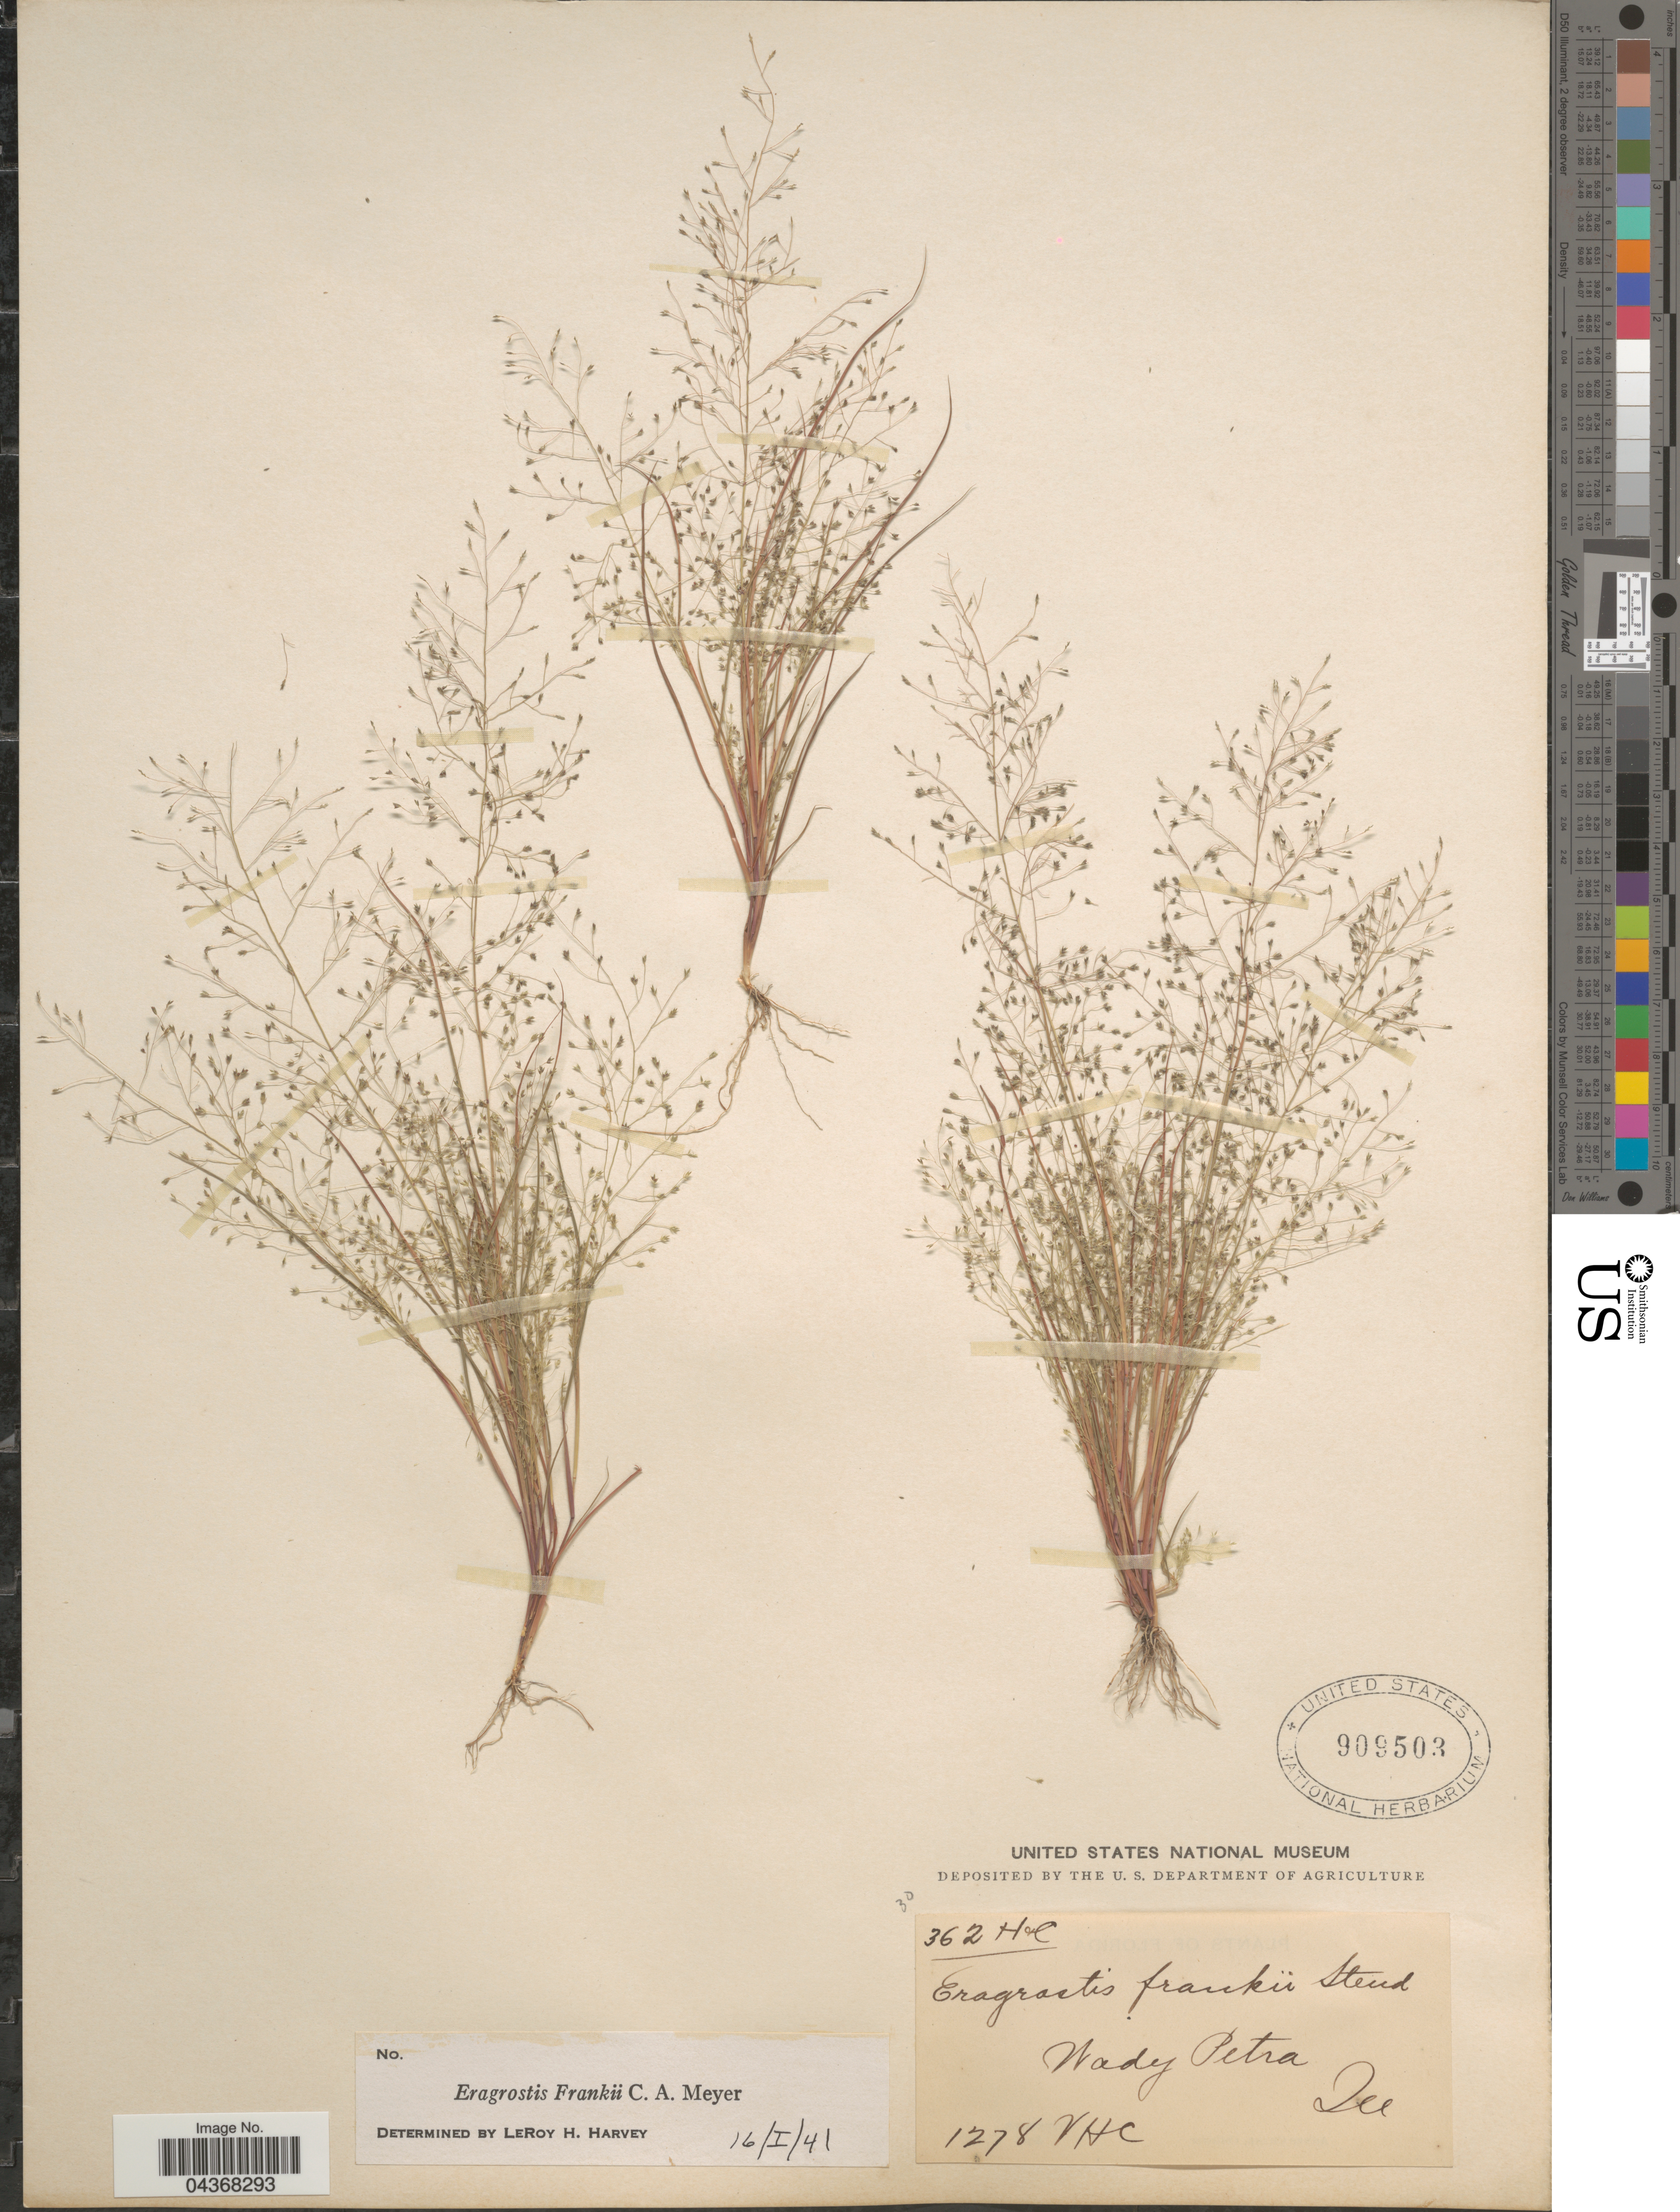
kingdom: Plantae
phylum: Tracheophyta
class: Liliopsida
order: Poales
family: Poaceae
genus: Eragrostis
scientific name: Eragrostis frankii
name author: C.A. Mey. ex Steud.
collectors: V. H. C.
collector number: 1278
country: United States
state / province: Illinois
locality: Wady Petra.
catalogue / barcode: US 909503